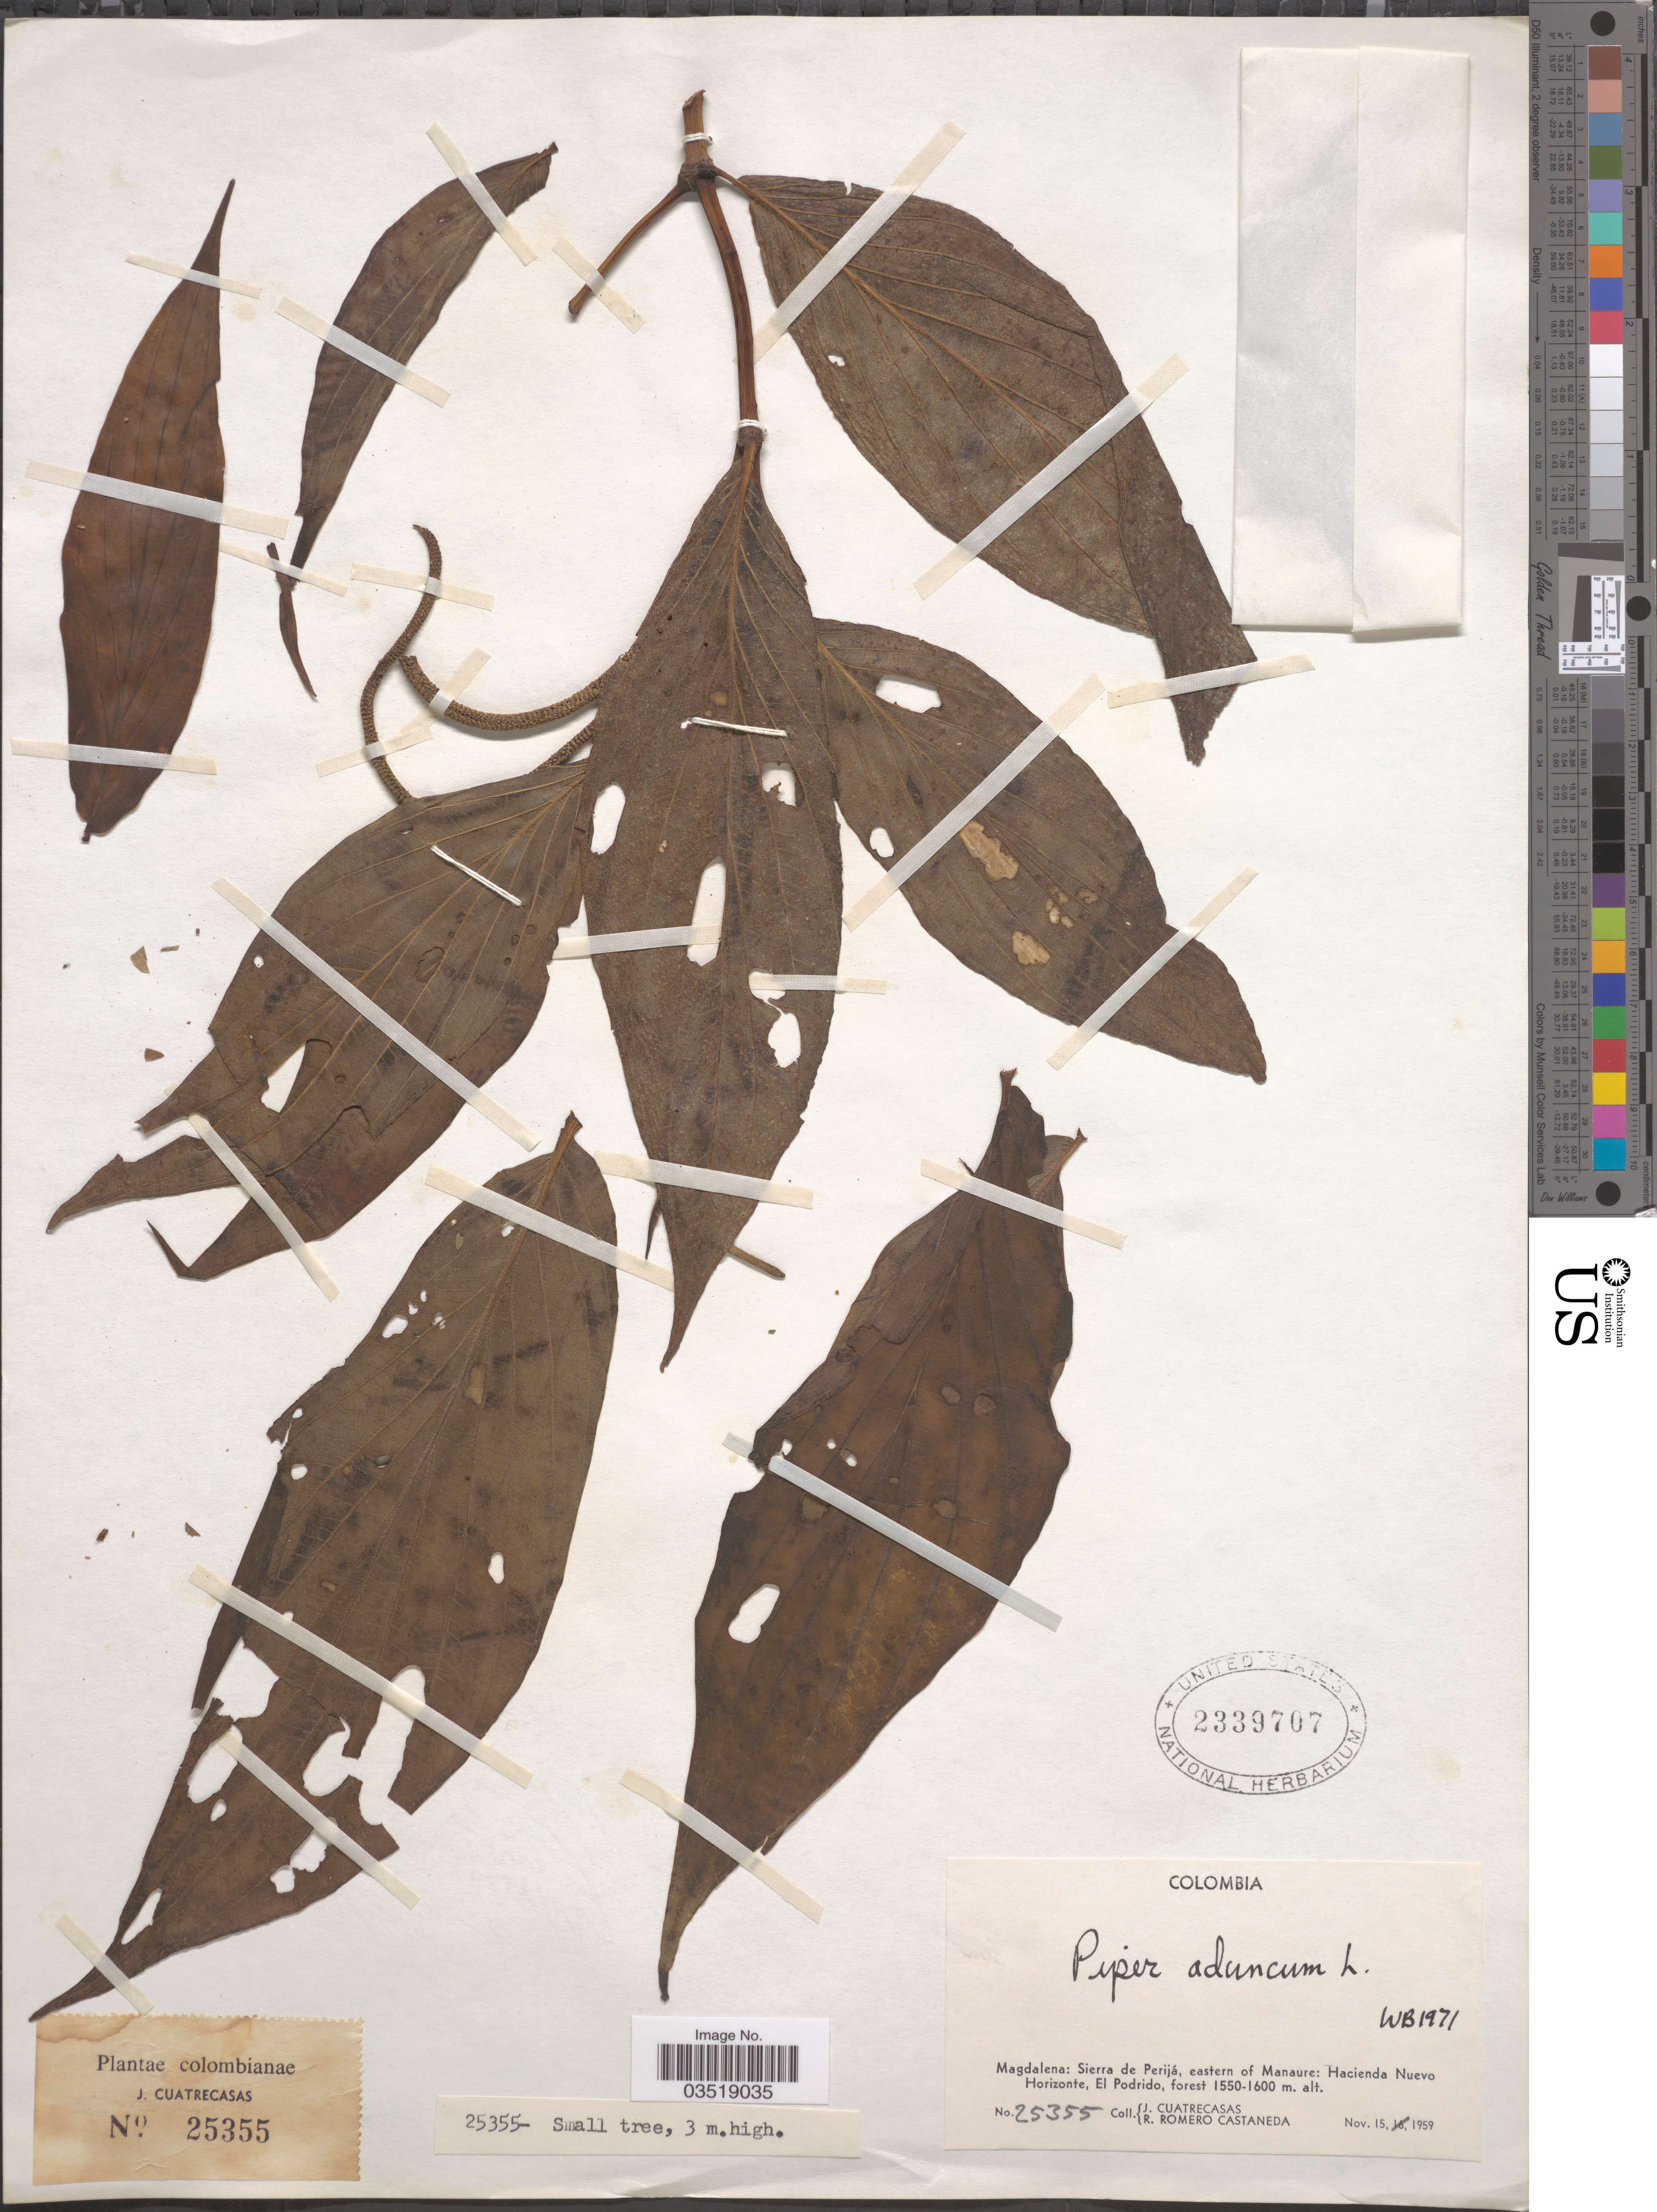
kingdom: Plantae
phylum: Tracheophyta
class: Magnoliopsida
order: Piperales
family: Piperaceae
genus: Piper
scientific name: Piper aduncum var. aduncum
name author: L.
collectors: J. Cuatrecasas & R. Romero Castañeda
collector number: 25355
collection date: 1959-11-15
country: Colombia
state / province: Magdalena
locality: Sierra de Perijá, eastern of Manaure: Hacienda Nuevo Horizonte, El Podrido.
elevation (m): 1550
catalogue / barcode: US 2339707